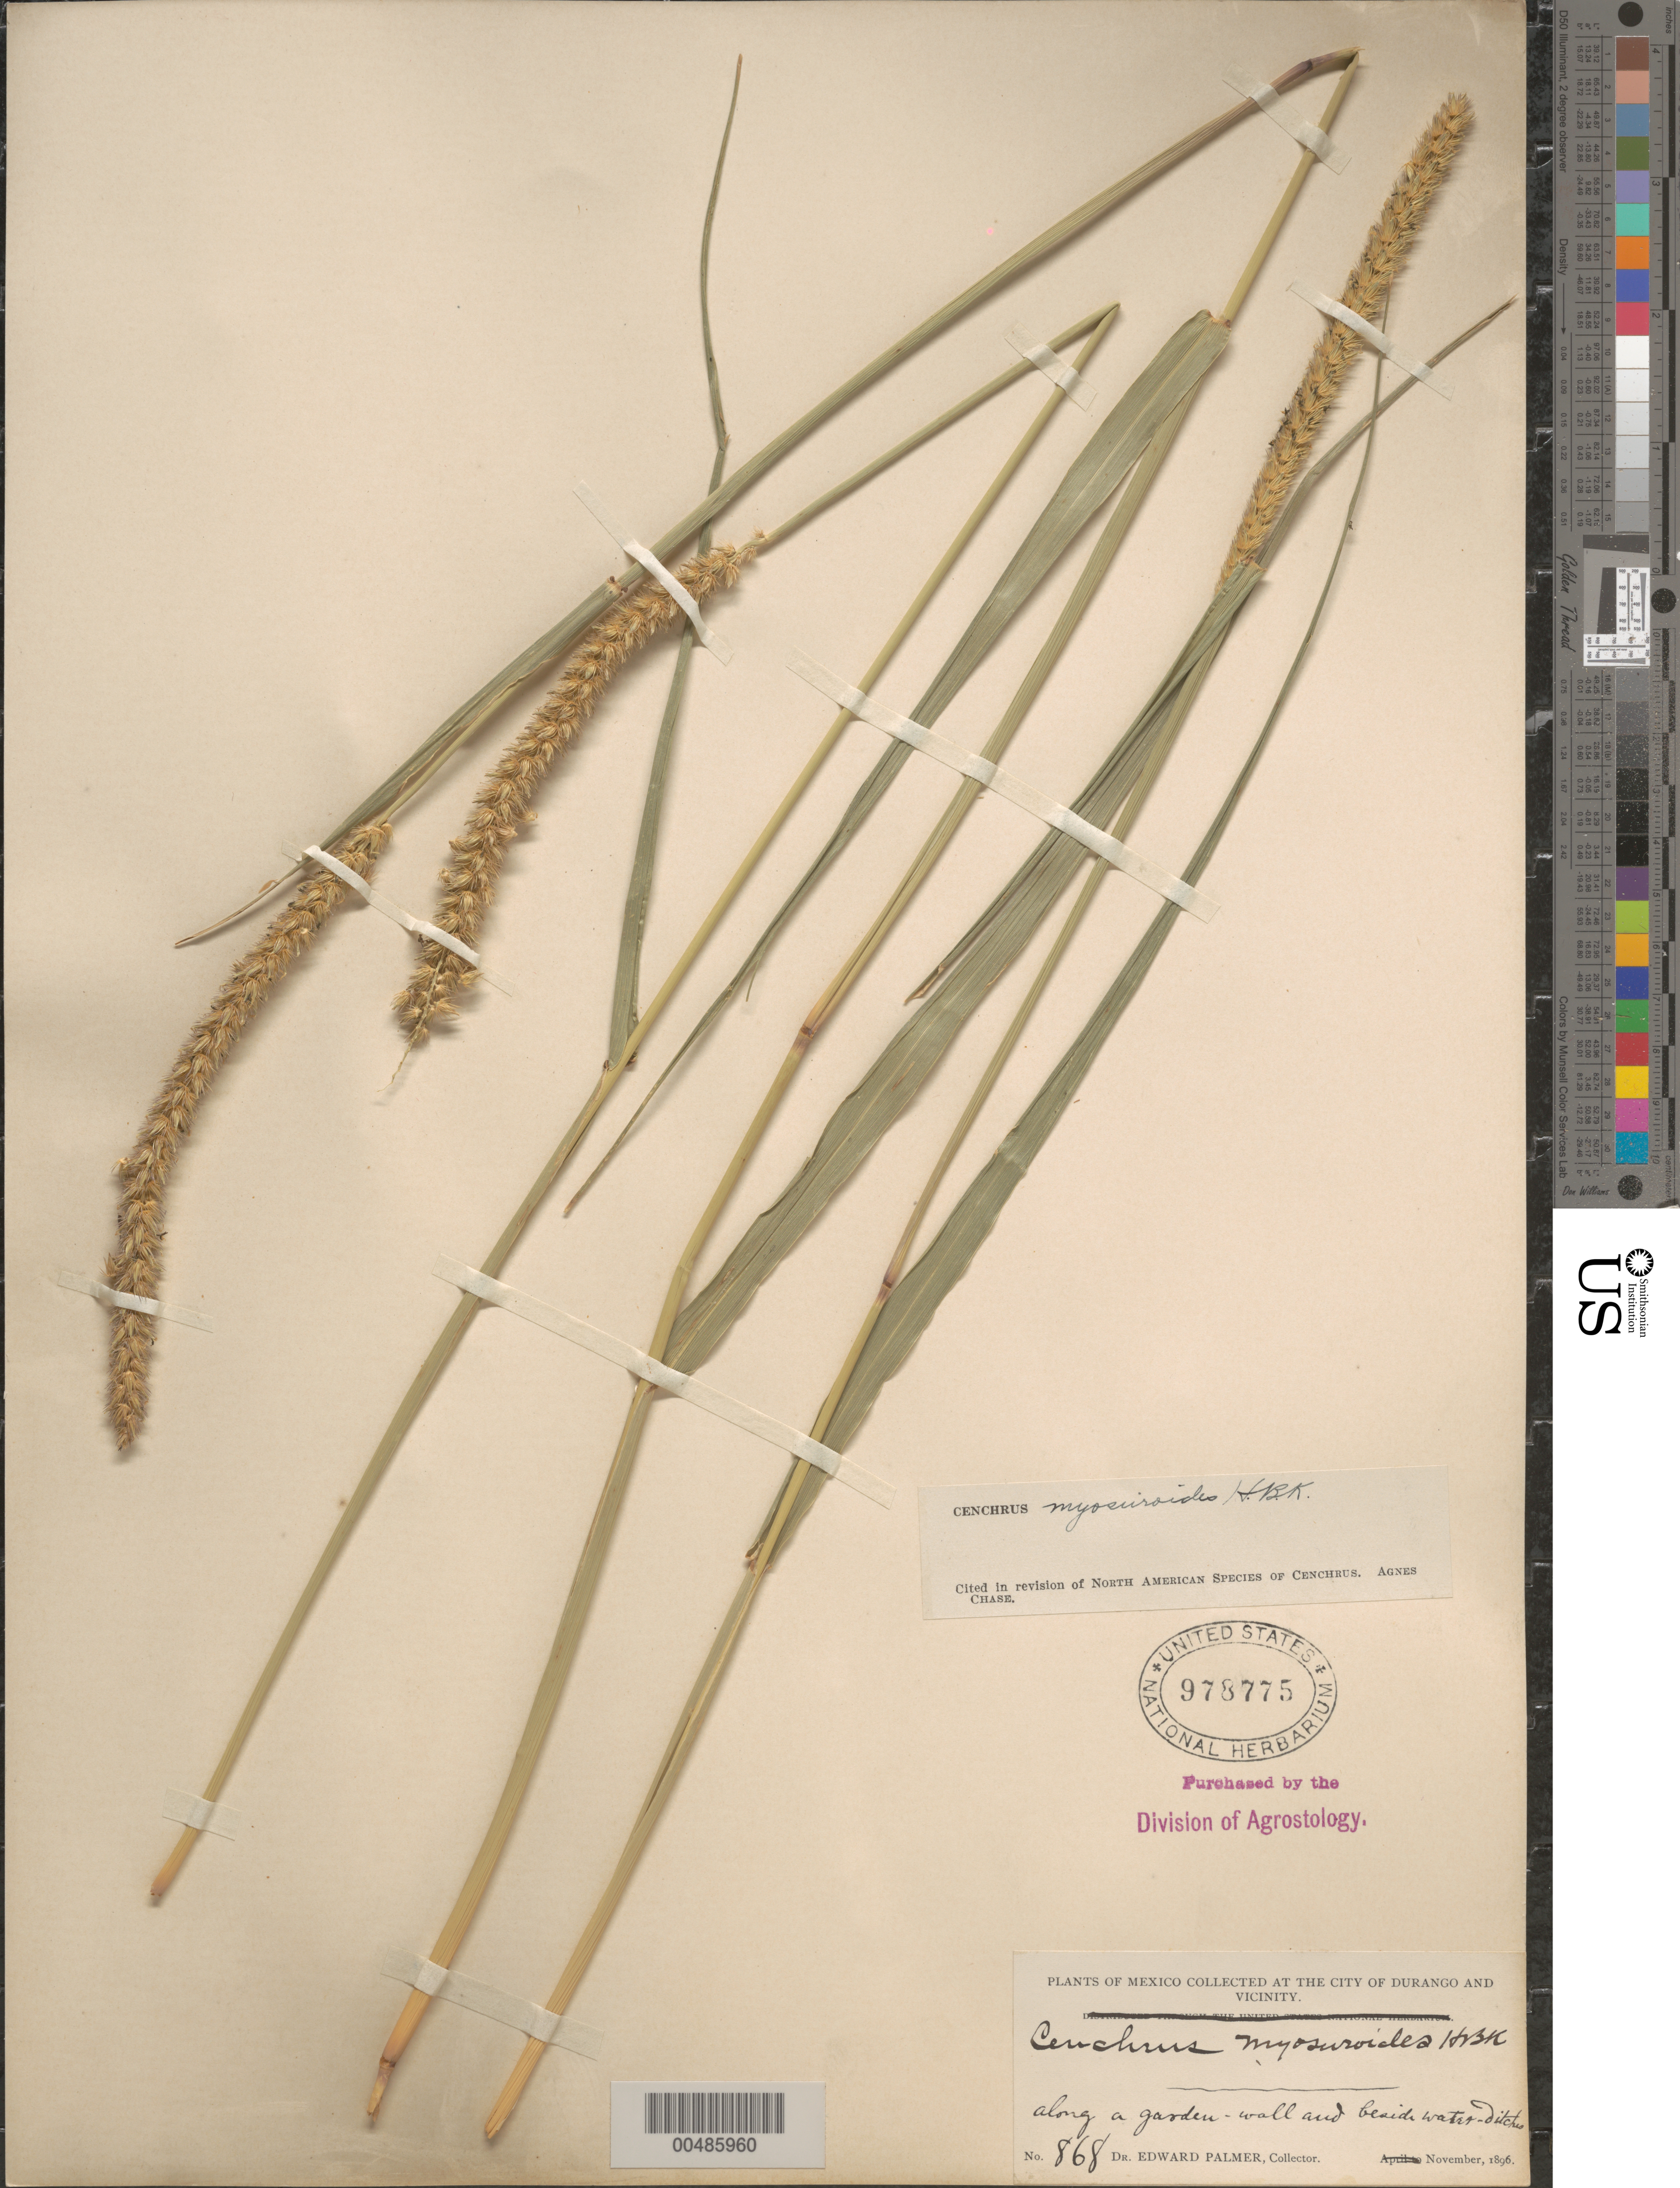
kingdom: Plantae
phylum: Tracheophyta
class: Liliopsida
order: Poales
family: Poaceae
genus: Cenchrus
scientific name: Cenchrus myosuroides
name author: Kunth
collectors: E. Palmer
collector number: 868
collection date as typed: Nov 1896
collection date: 1896-11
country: Mexico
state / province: Durango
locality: City of Durango and vicinity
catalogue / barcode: US 978775